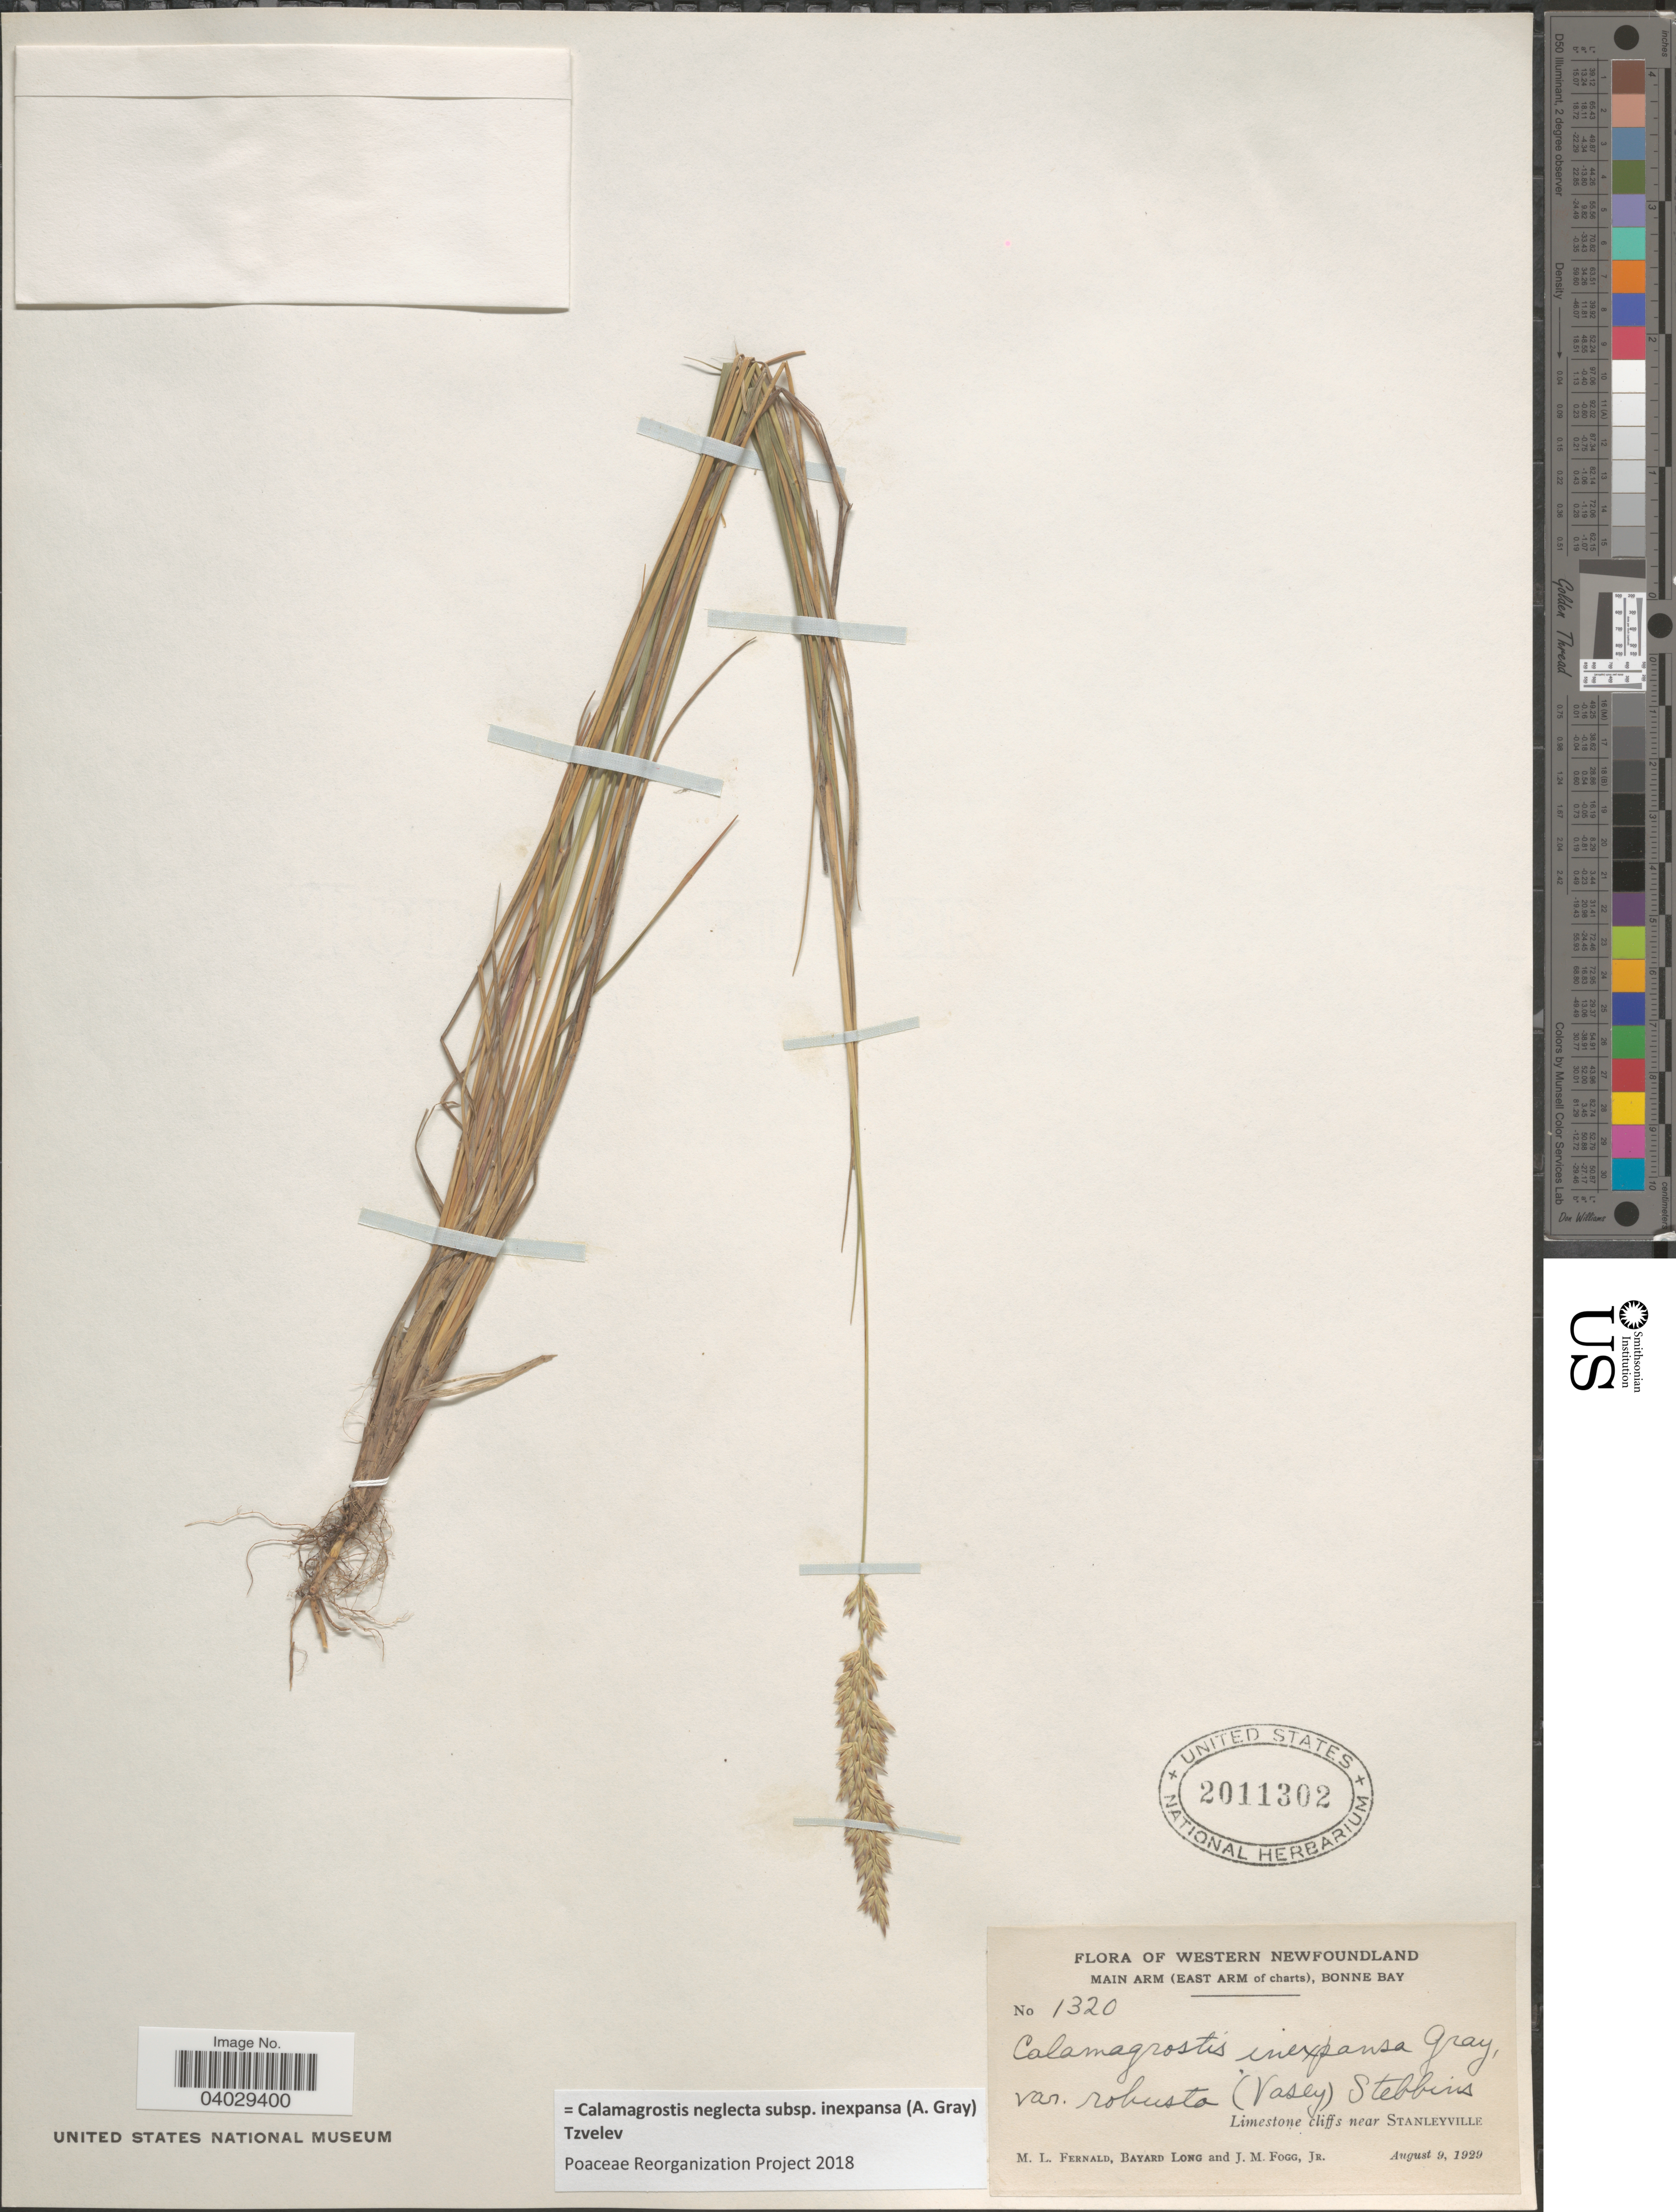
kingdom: Plantae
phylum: Tracheophyta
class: Liliopsida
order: Poales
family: Poaceae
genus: Calamagrostis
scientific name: Calamagrostis neglecta subsp. inexpansa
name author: (A. Gray) Tzvelev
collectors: M. L. Fernald, B. Long & J. Fogg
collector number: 1320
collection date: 1929-08-09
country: Canada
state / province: Newfoundland and Labrador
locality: Western Newfoundland. Main Arm (east Arm of charts), Bonne Bay. Limestone cliffs near Stanleyville.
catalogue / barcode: US 2011302